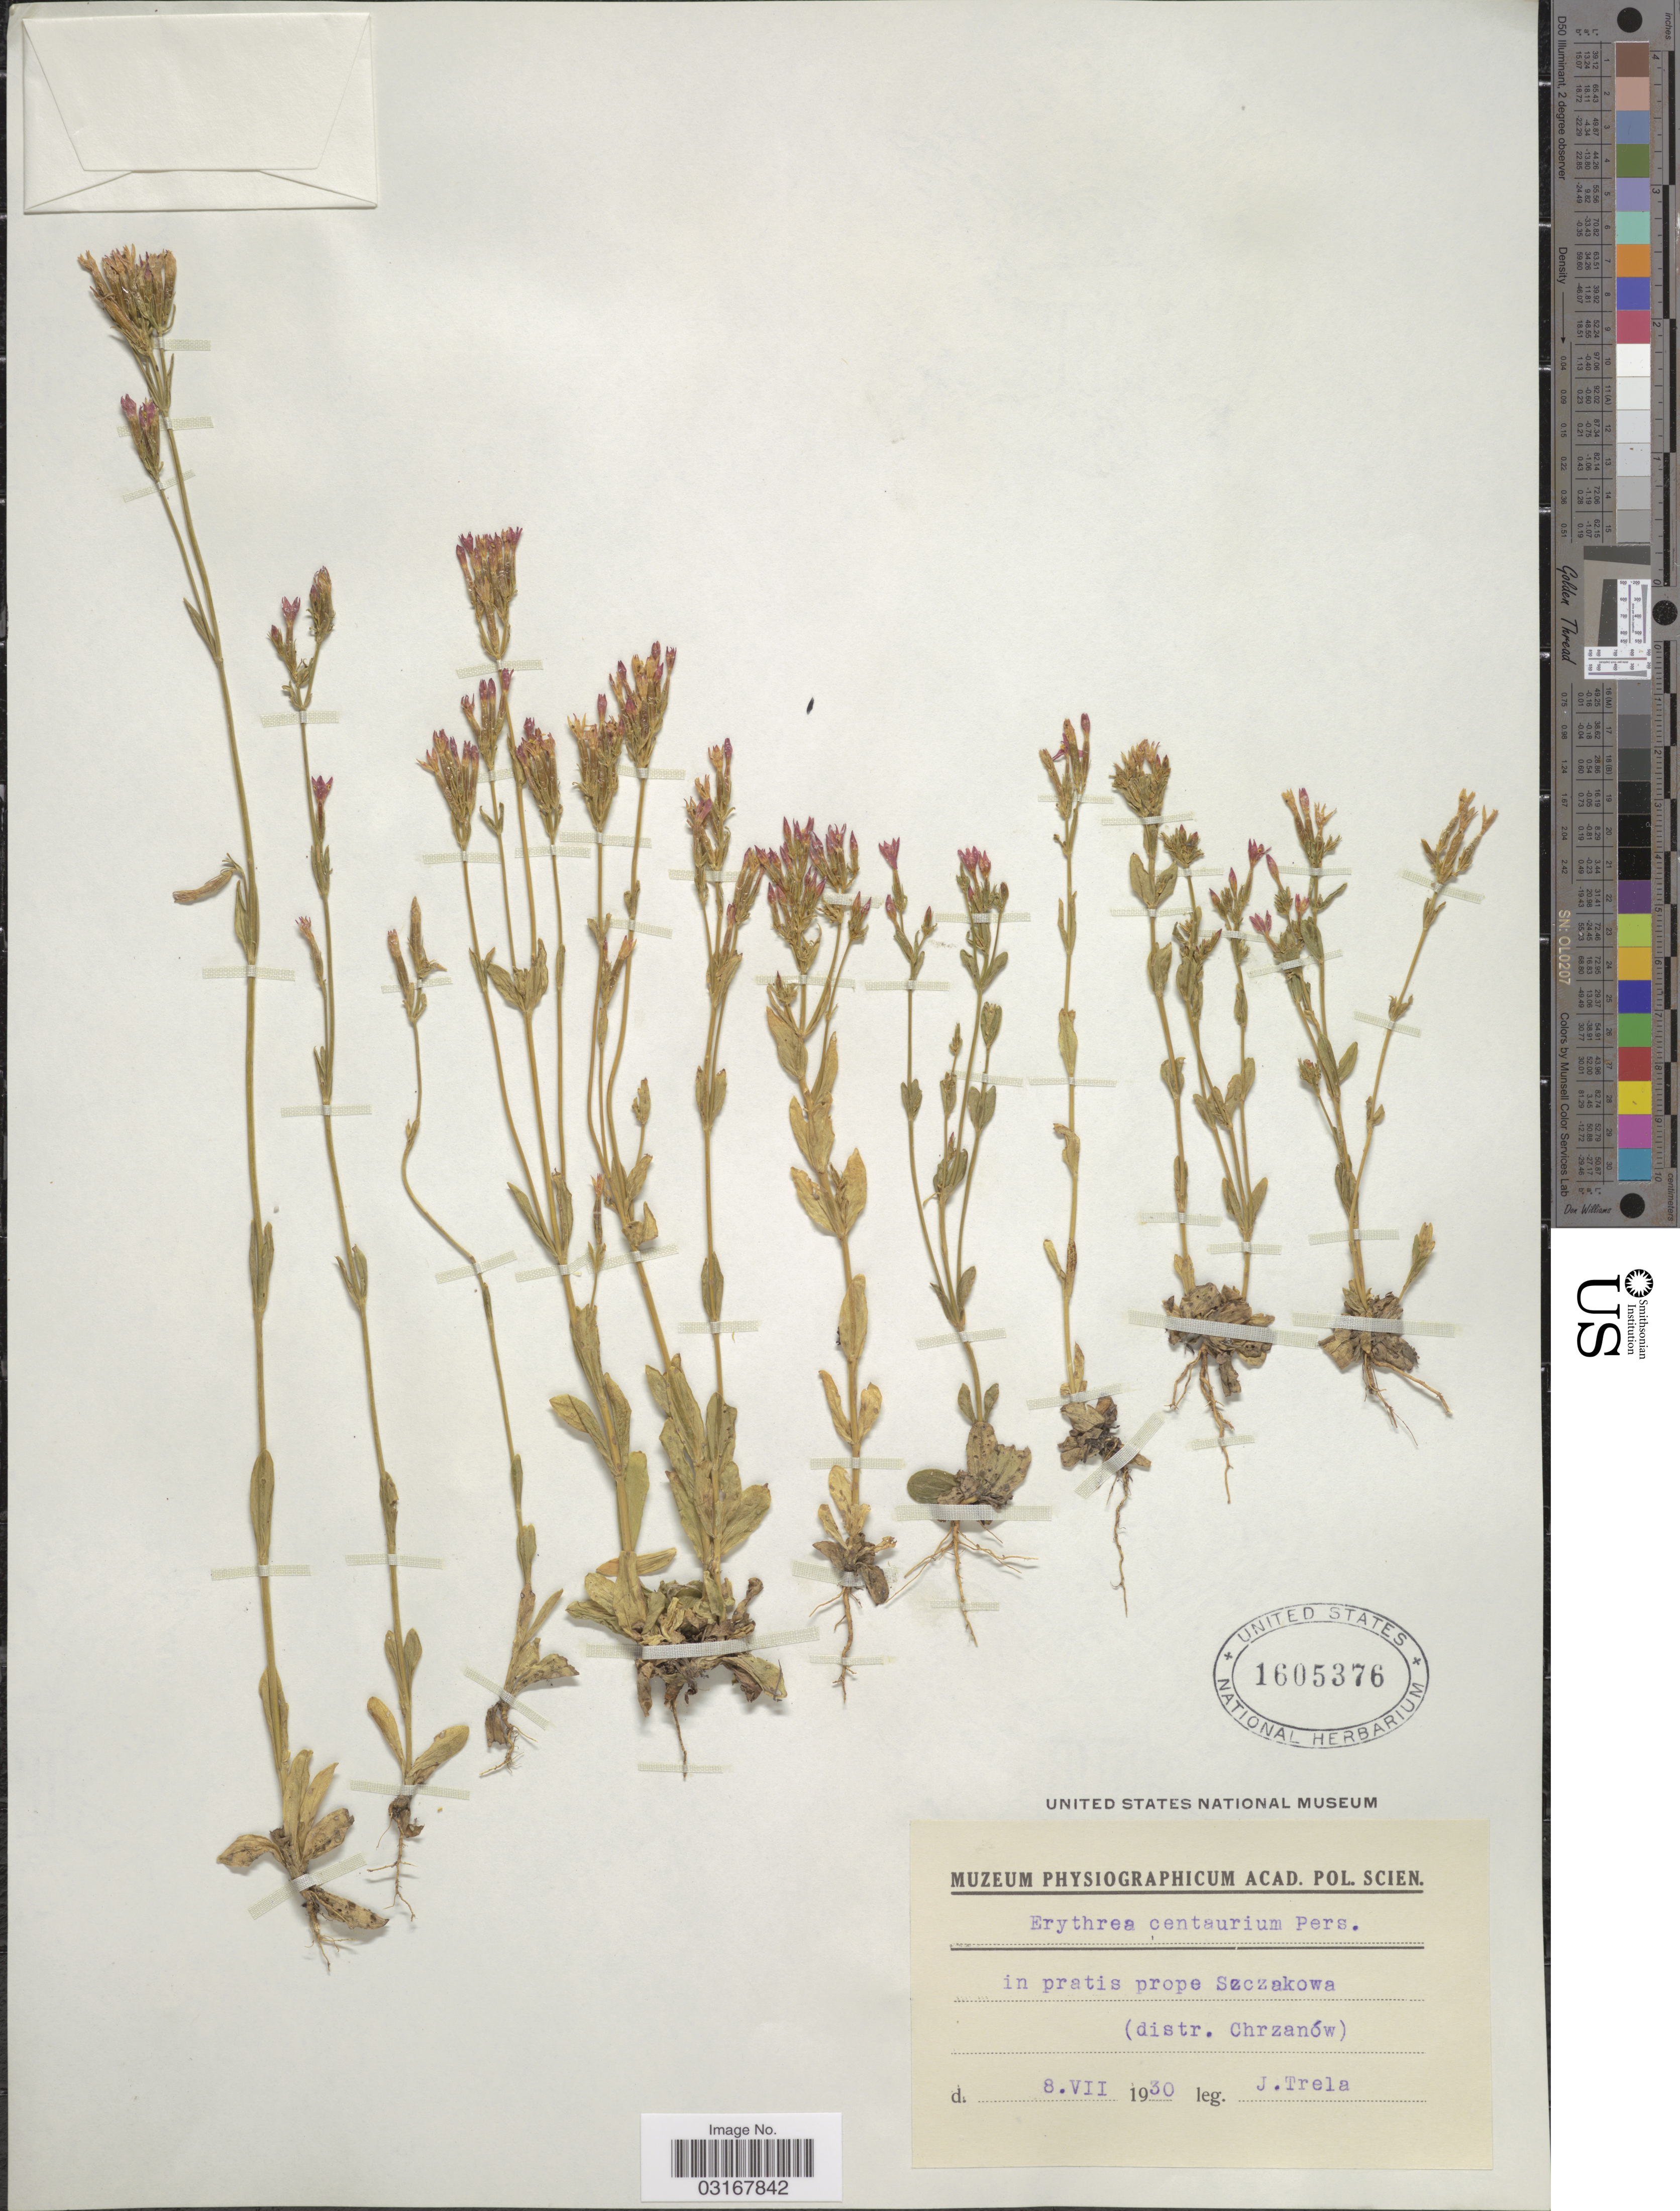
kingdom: Plantae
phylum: Tracheophyta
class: Magnoliopsida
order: Gentianales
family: Gentianaceae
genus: Centaurium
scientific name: Centaurium umbellatum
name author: Gilib.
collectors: J. Trela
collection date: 1930-07-08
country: Poland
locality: In pratis prope Szczakowa (distr. Chrzanów).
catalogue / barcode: US 1605376